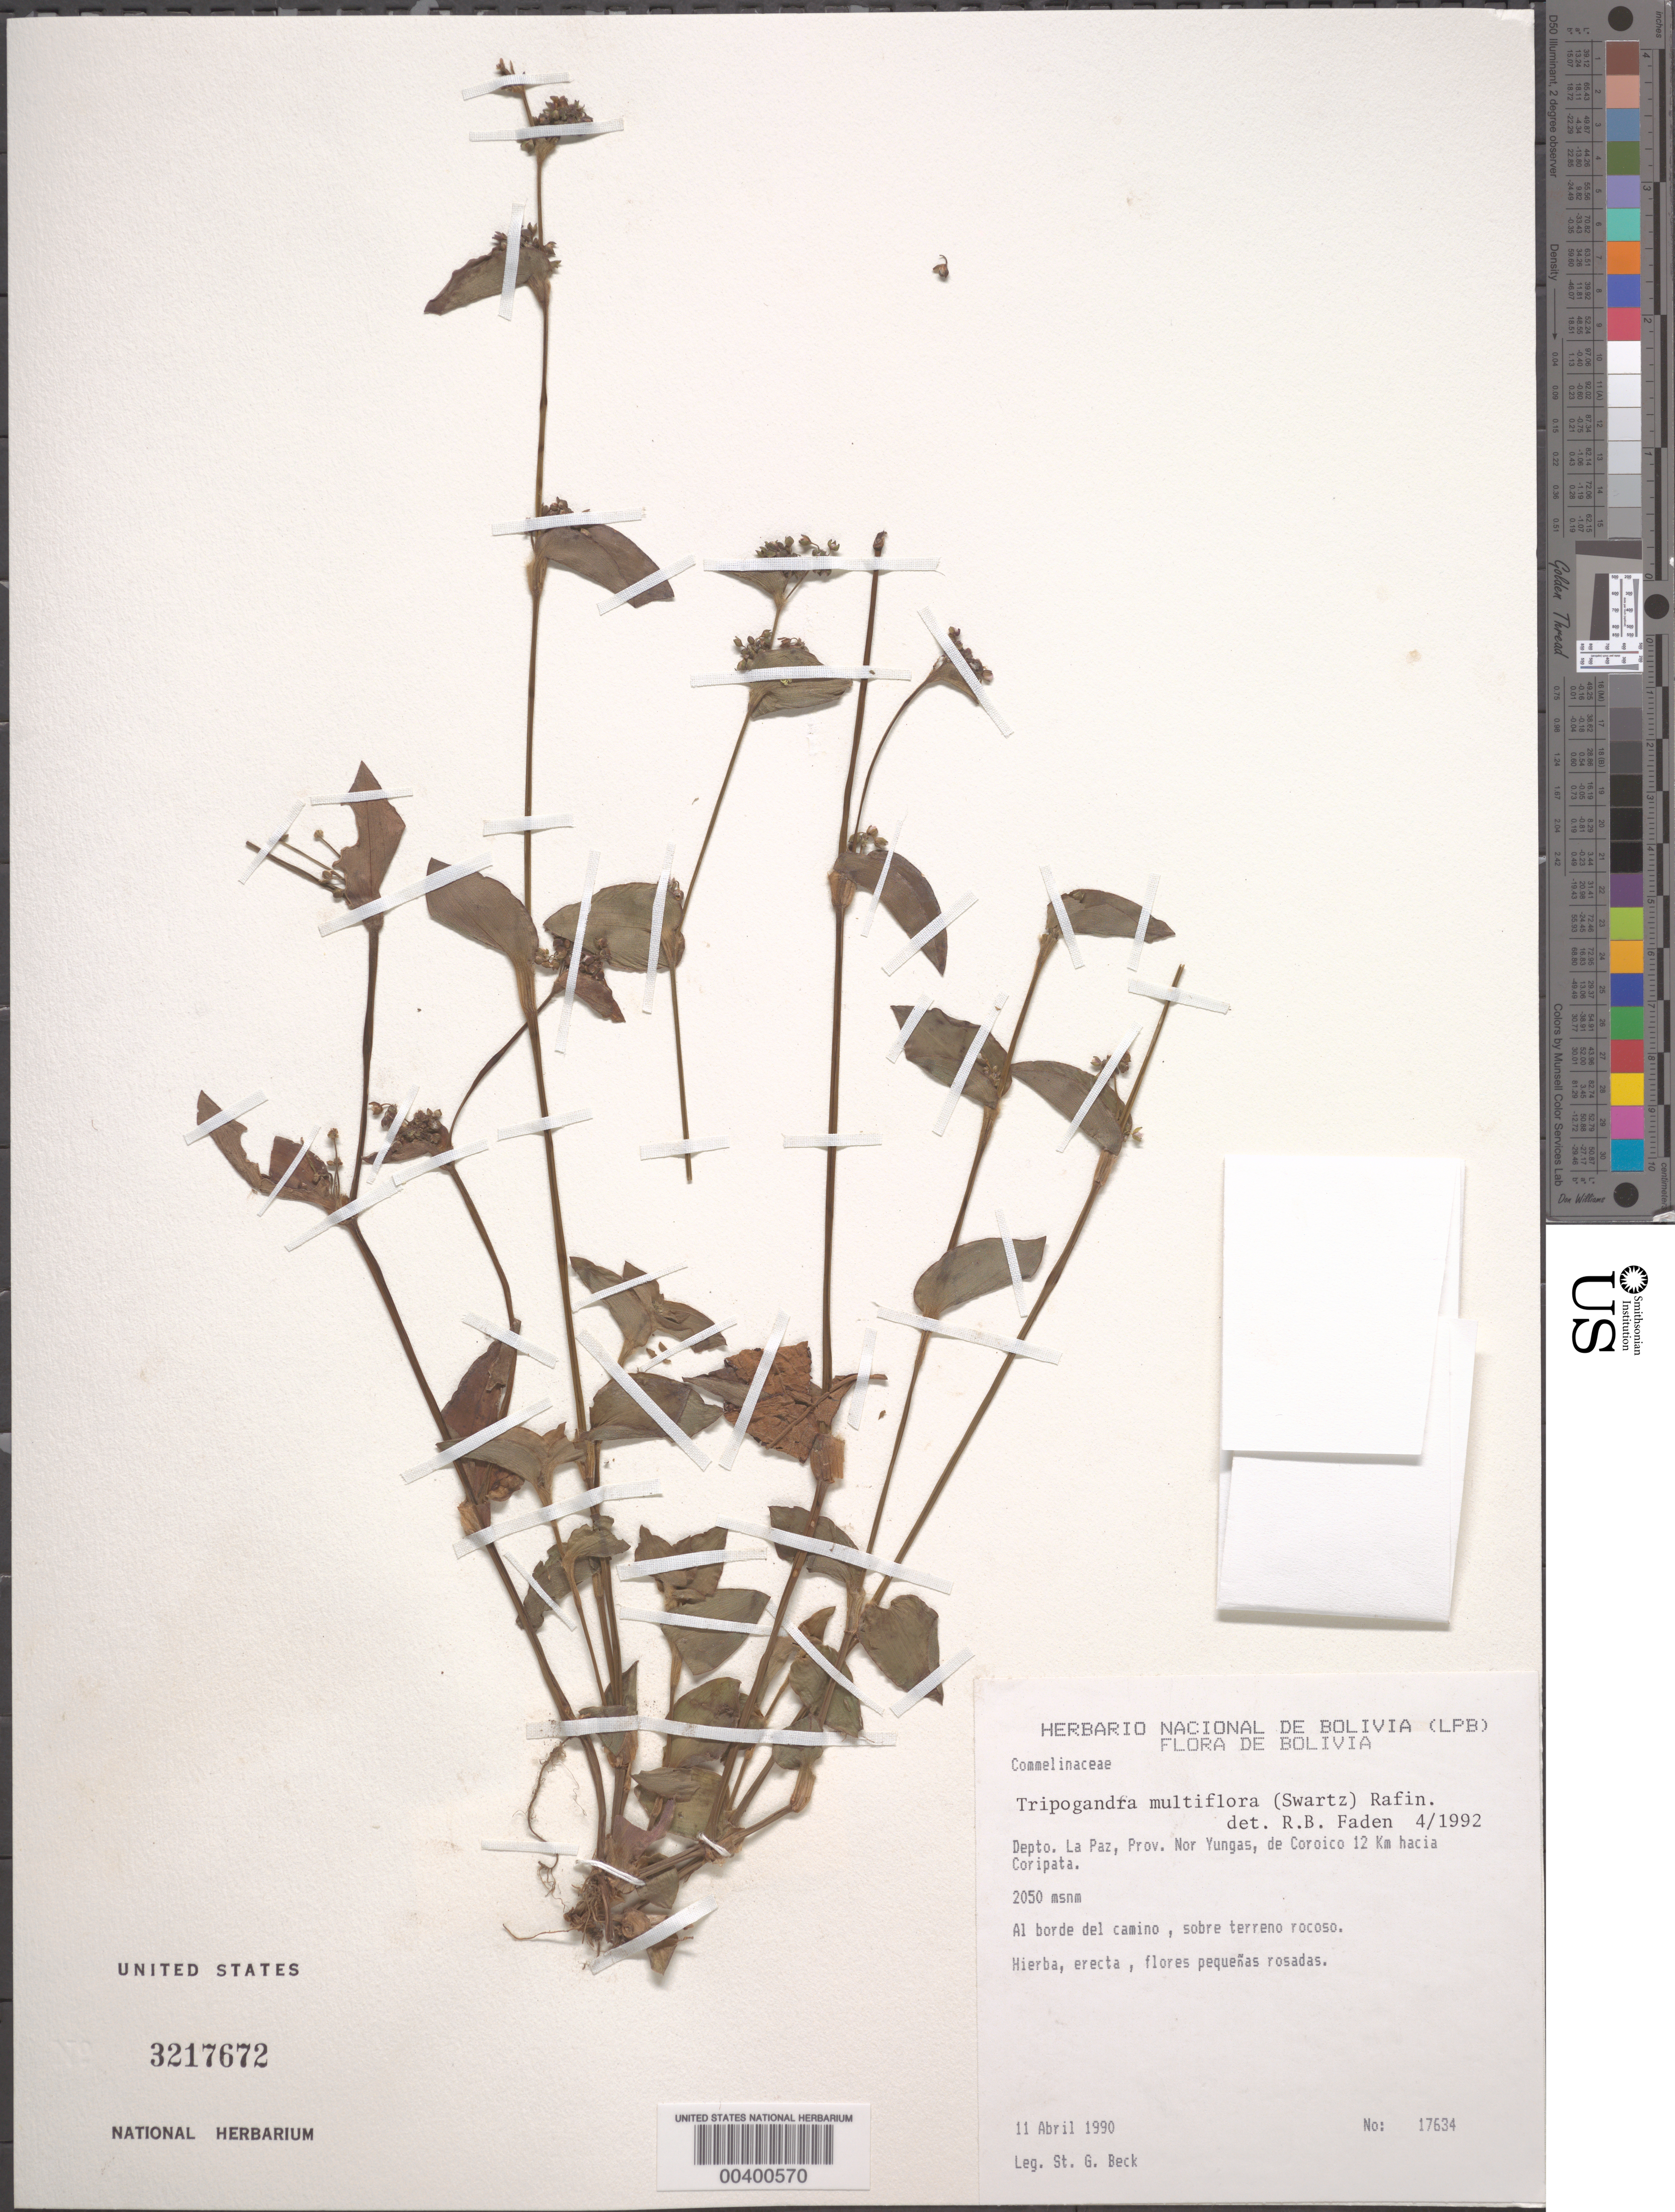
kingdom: Plantae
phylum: Tracheophyta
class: Liliopsida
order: Commelinales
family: Commelinaceae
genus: Commelina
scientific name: Commelina rufipes var. glabrata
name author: (D.R. Hunt) Faden & D.R. Hunt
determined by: Faden, Robert B., (US), Smithsonian Institution - National Museum of Natural History (UNITED STATES)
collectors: S. G. Beck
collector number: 17634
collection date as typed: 11 Apr 1990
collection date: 1990-04-11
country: Bolivia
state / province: La Paz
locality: Nor Yungas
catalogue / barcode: US 3217672